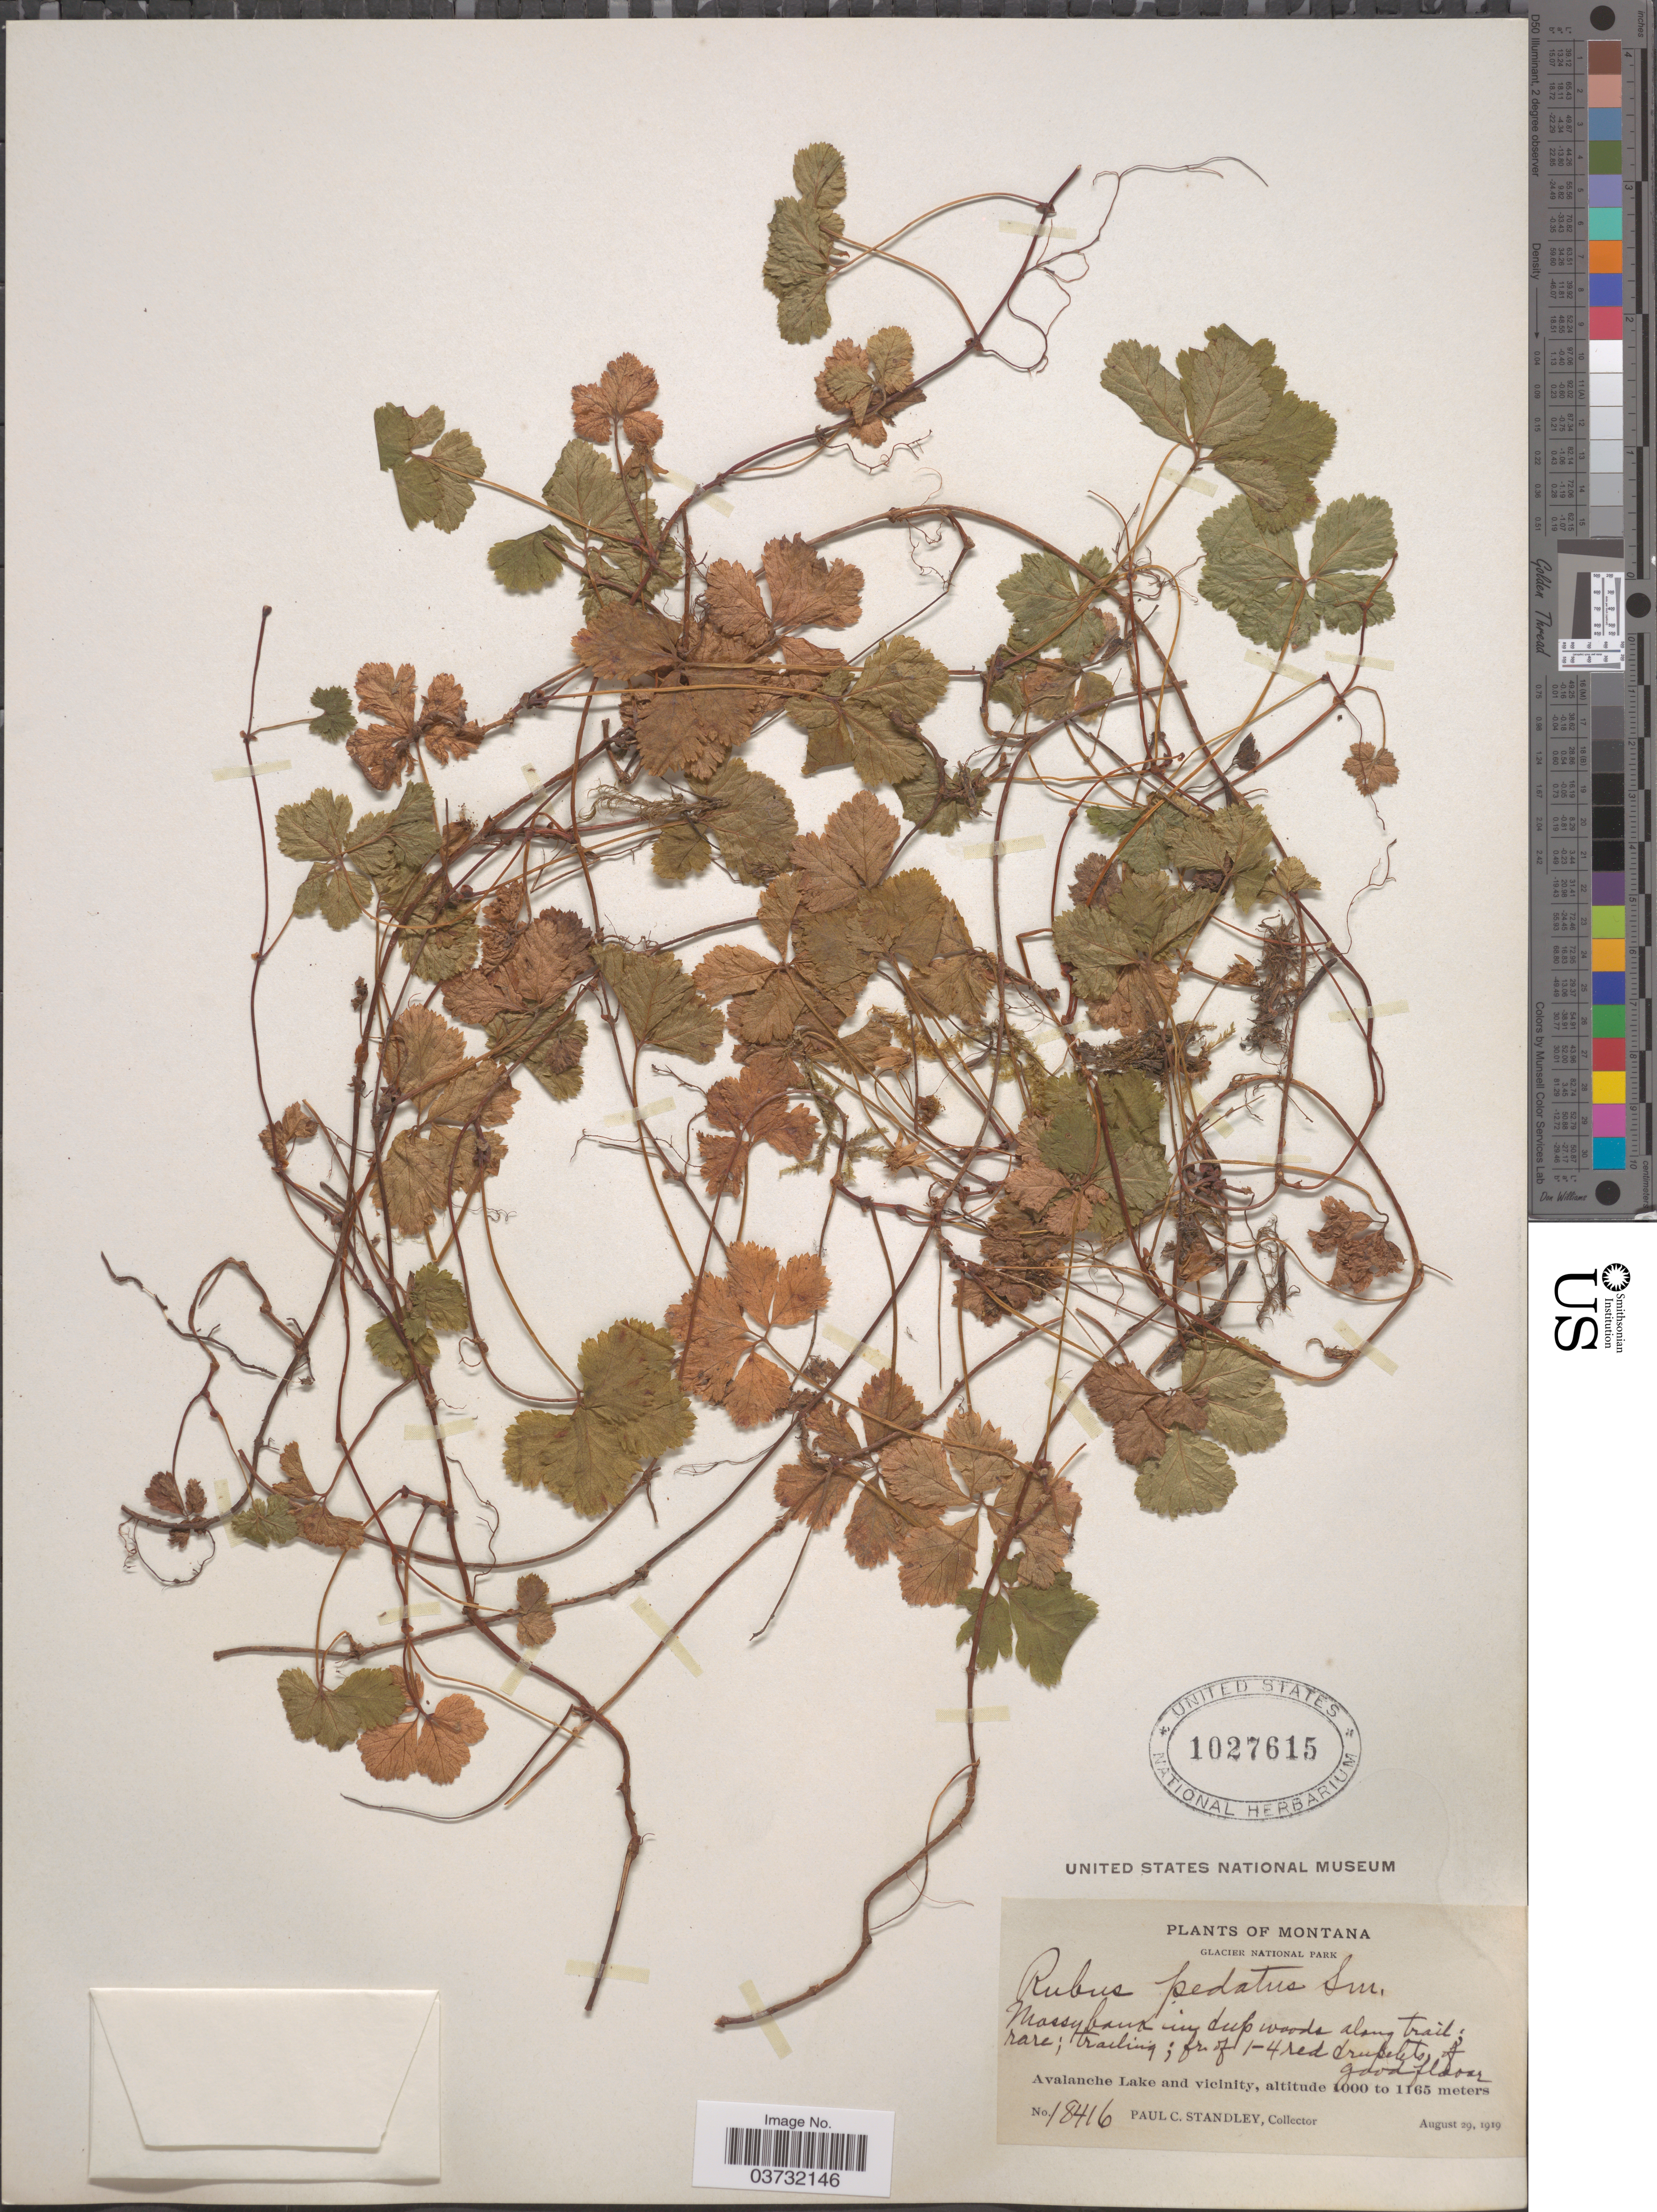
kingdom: Plantae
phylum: Tracheophyta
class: Magnoliopsida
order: Rosales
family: Rosaceae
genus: Rubus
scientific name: Rubus pedatus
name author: Sm.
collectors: P. C. Standley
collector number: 18416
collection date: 1919-08-29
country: United States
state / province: Montana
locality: Glacier National Park. Avalanche Lake and vicinity.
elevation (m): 1000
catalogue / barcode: US 1027615